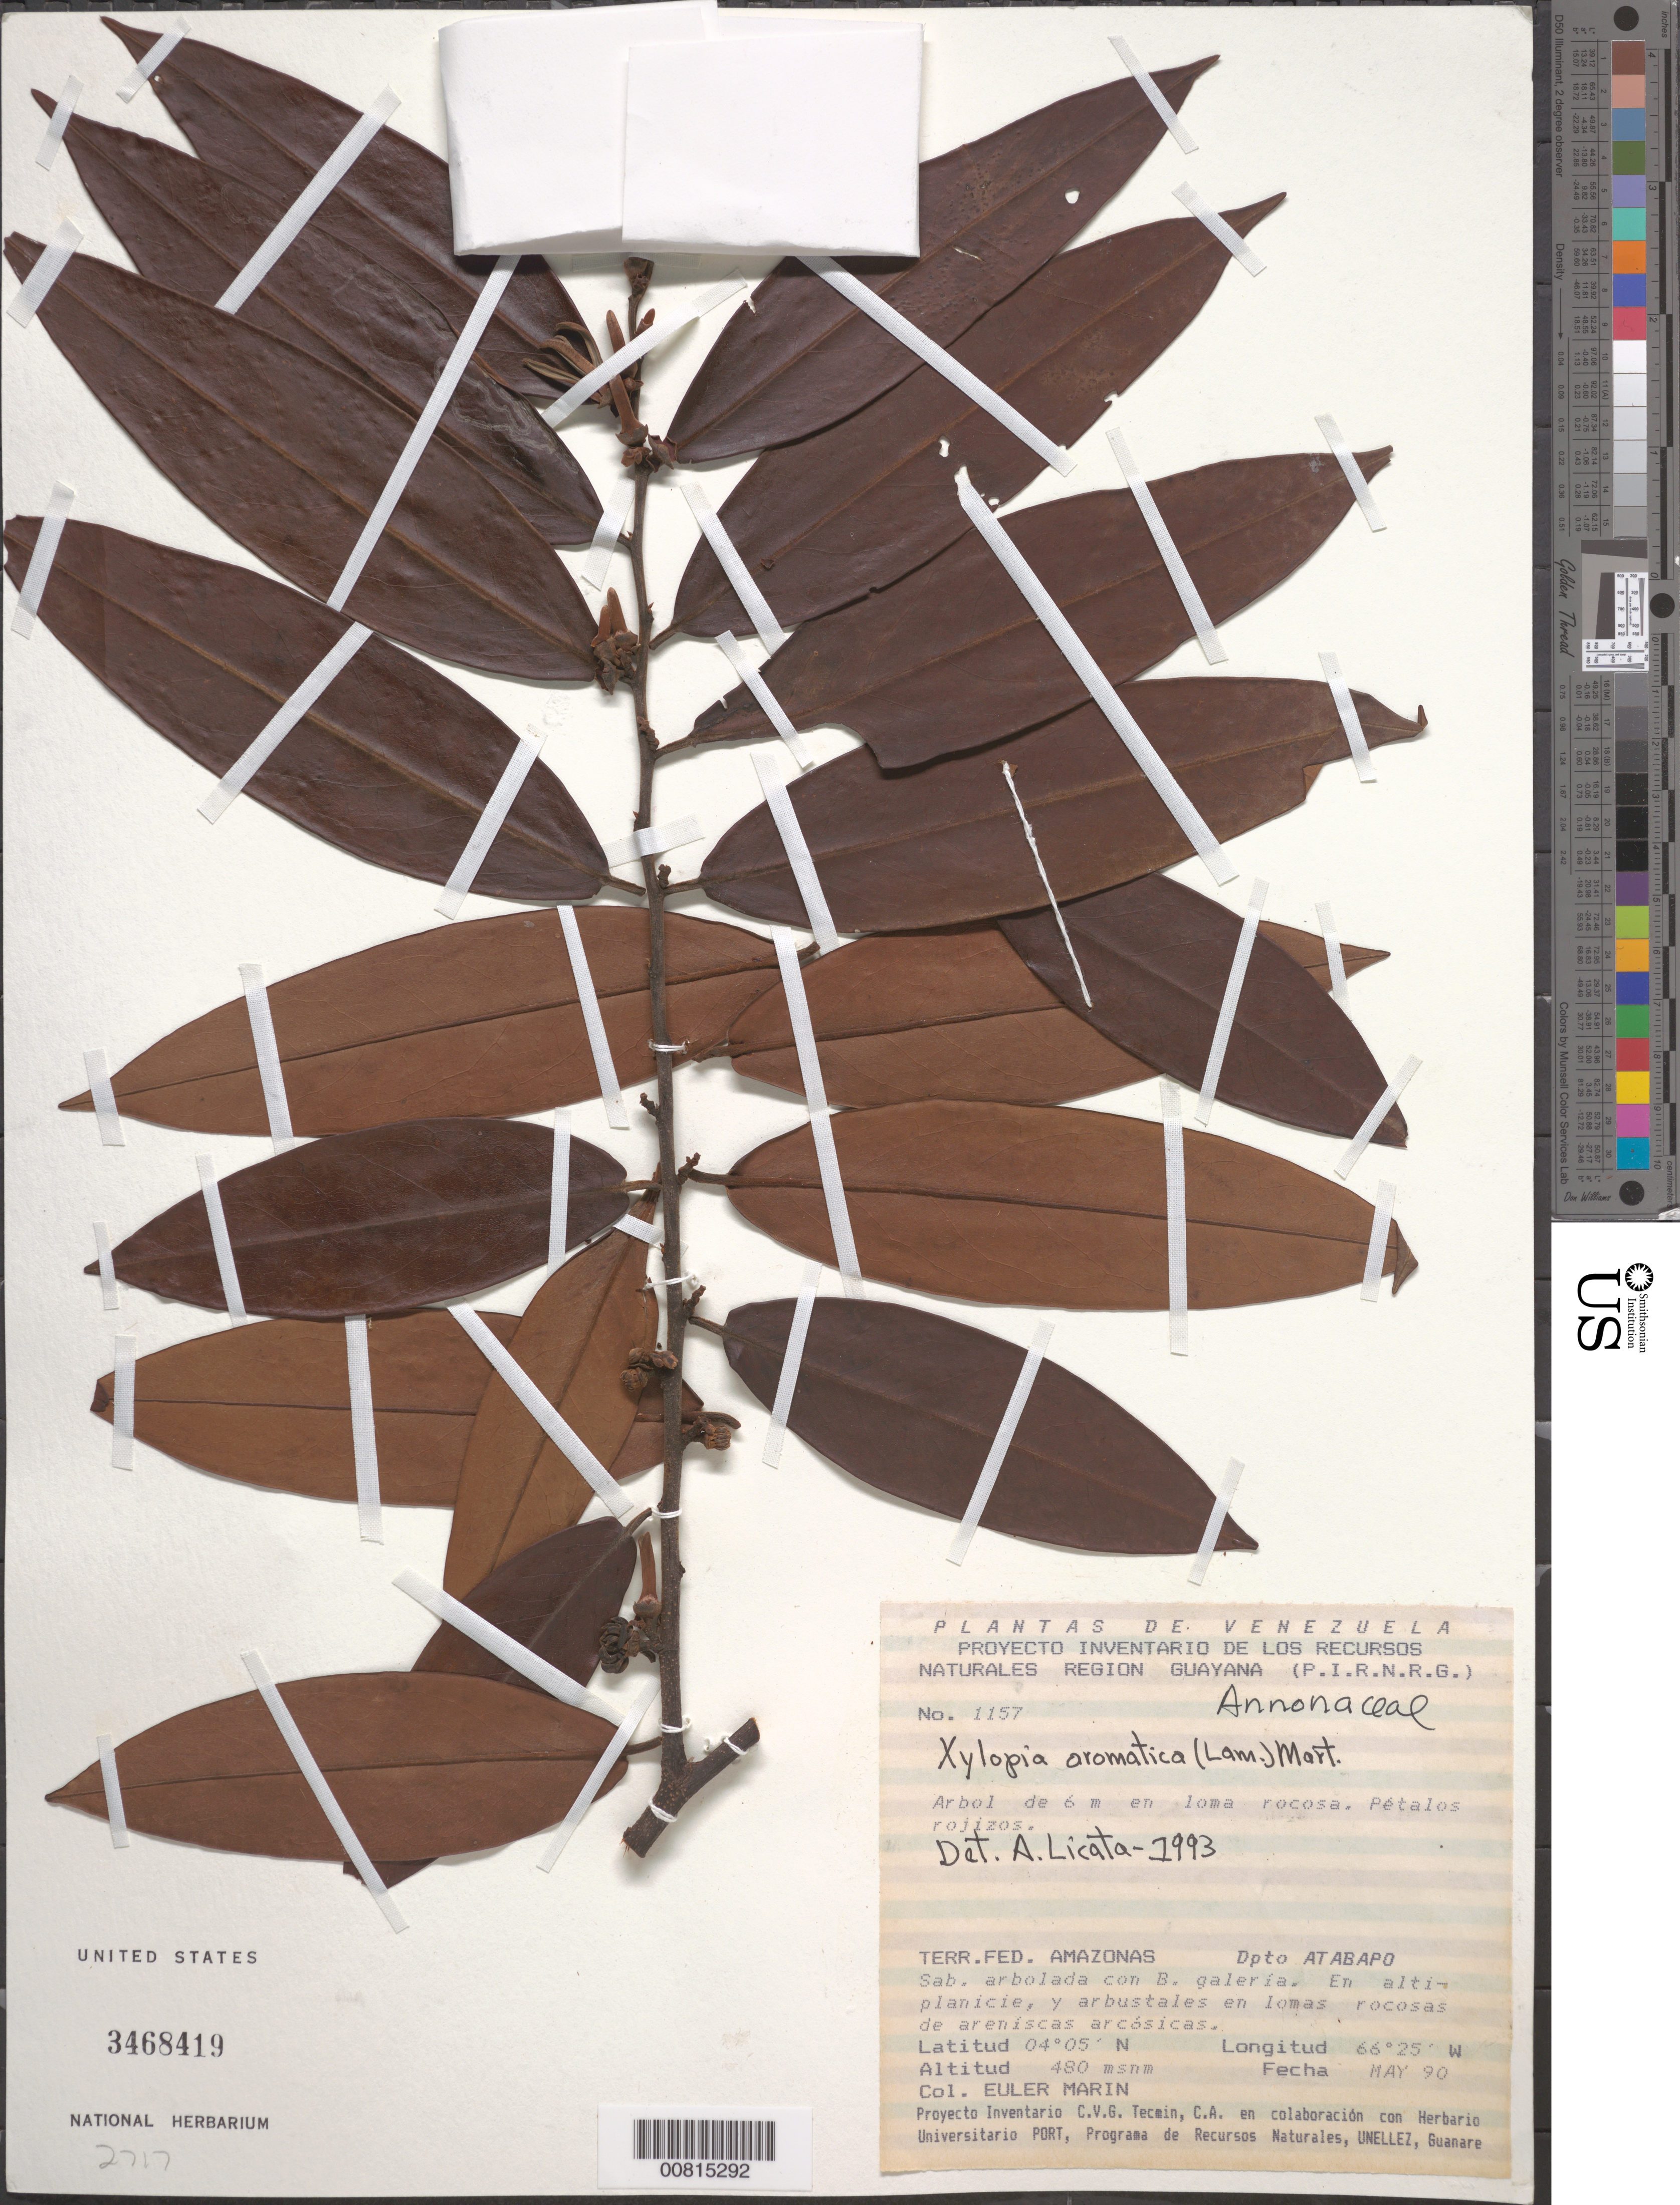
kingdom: Plantae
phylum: Tracheophyta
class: Magnoliopsida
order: Magnoliales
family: Annonaceae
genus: Xylopia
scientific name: Xylopia aromatica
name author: (Lam.) Mart.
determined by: Licata, A., (PORT), Univ. Nac. Exp. de los Llanos Ezequiel Zamora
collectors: E. Marin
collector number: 1157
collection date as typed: May-90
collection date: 1990-05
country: Venezuela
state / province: Amazonas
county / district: Atabapo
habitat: Sabana arbolada con B. galeria; altiplanicie y arbustales en lomas rocosas de areniscas arcosicas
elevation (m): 480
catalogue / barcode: US 3468419